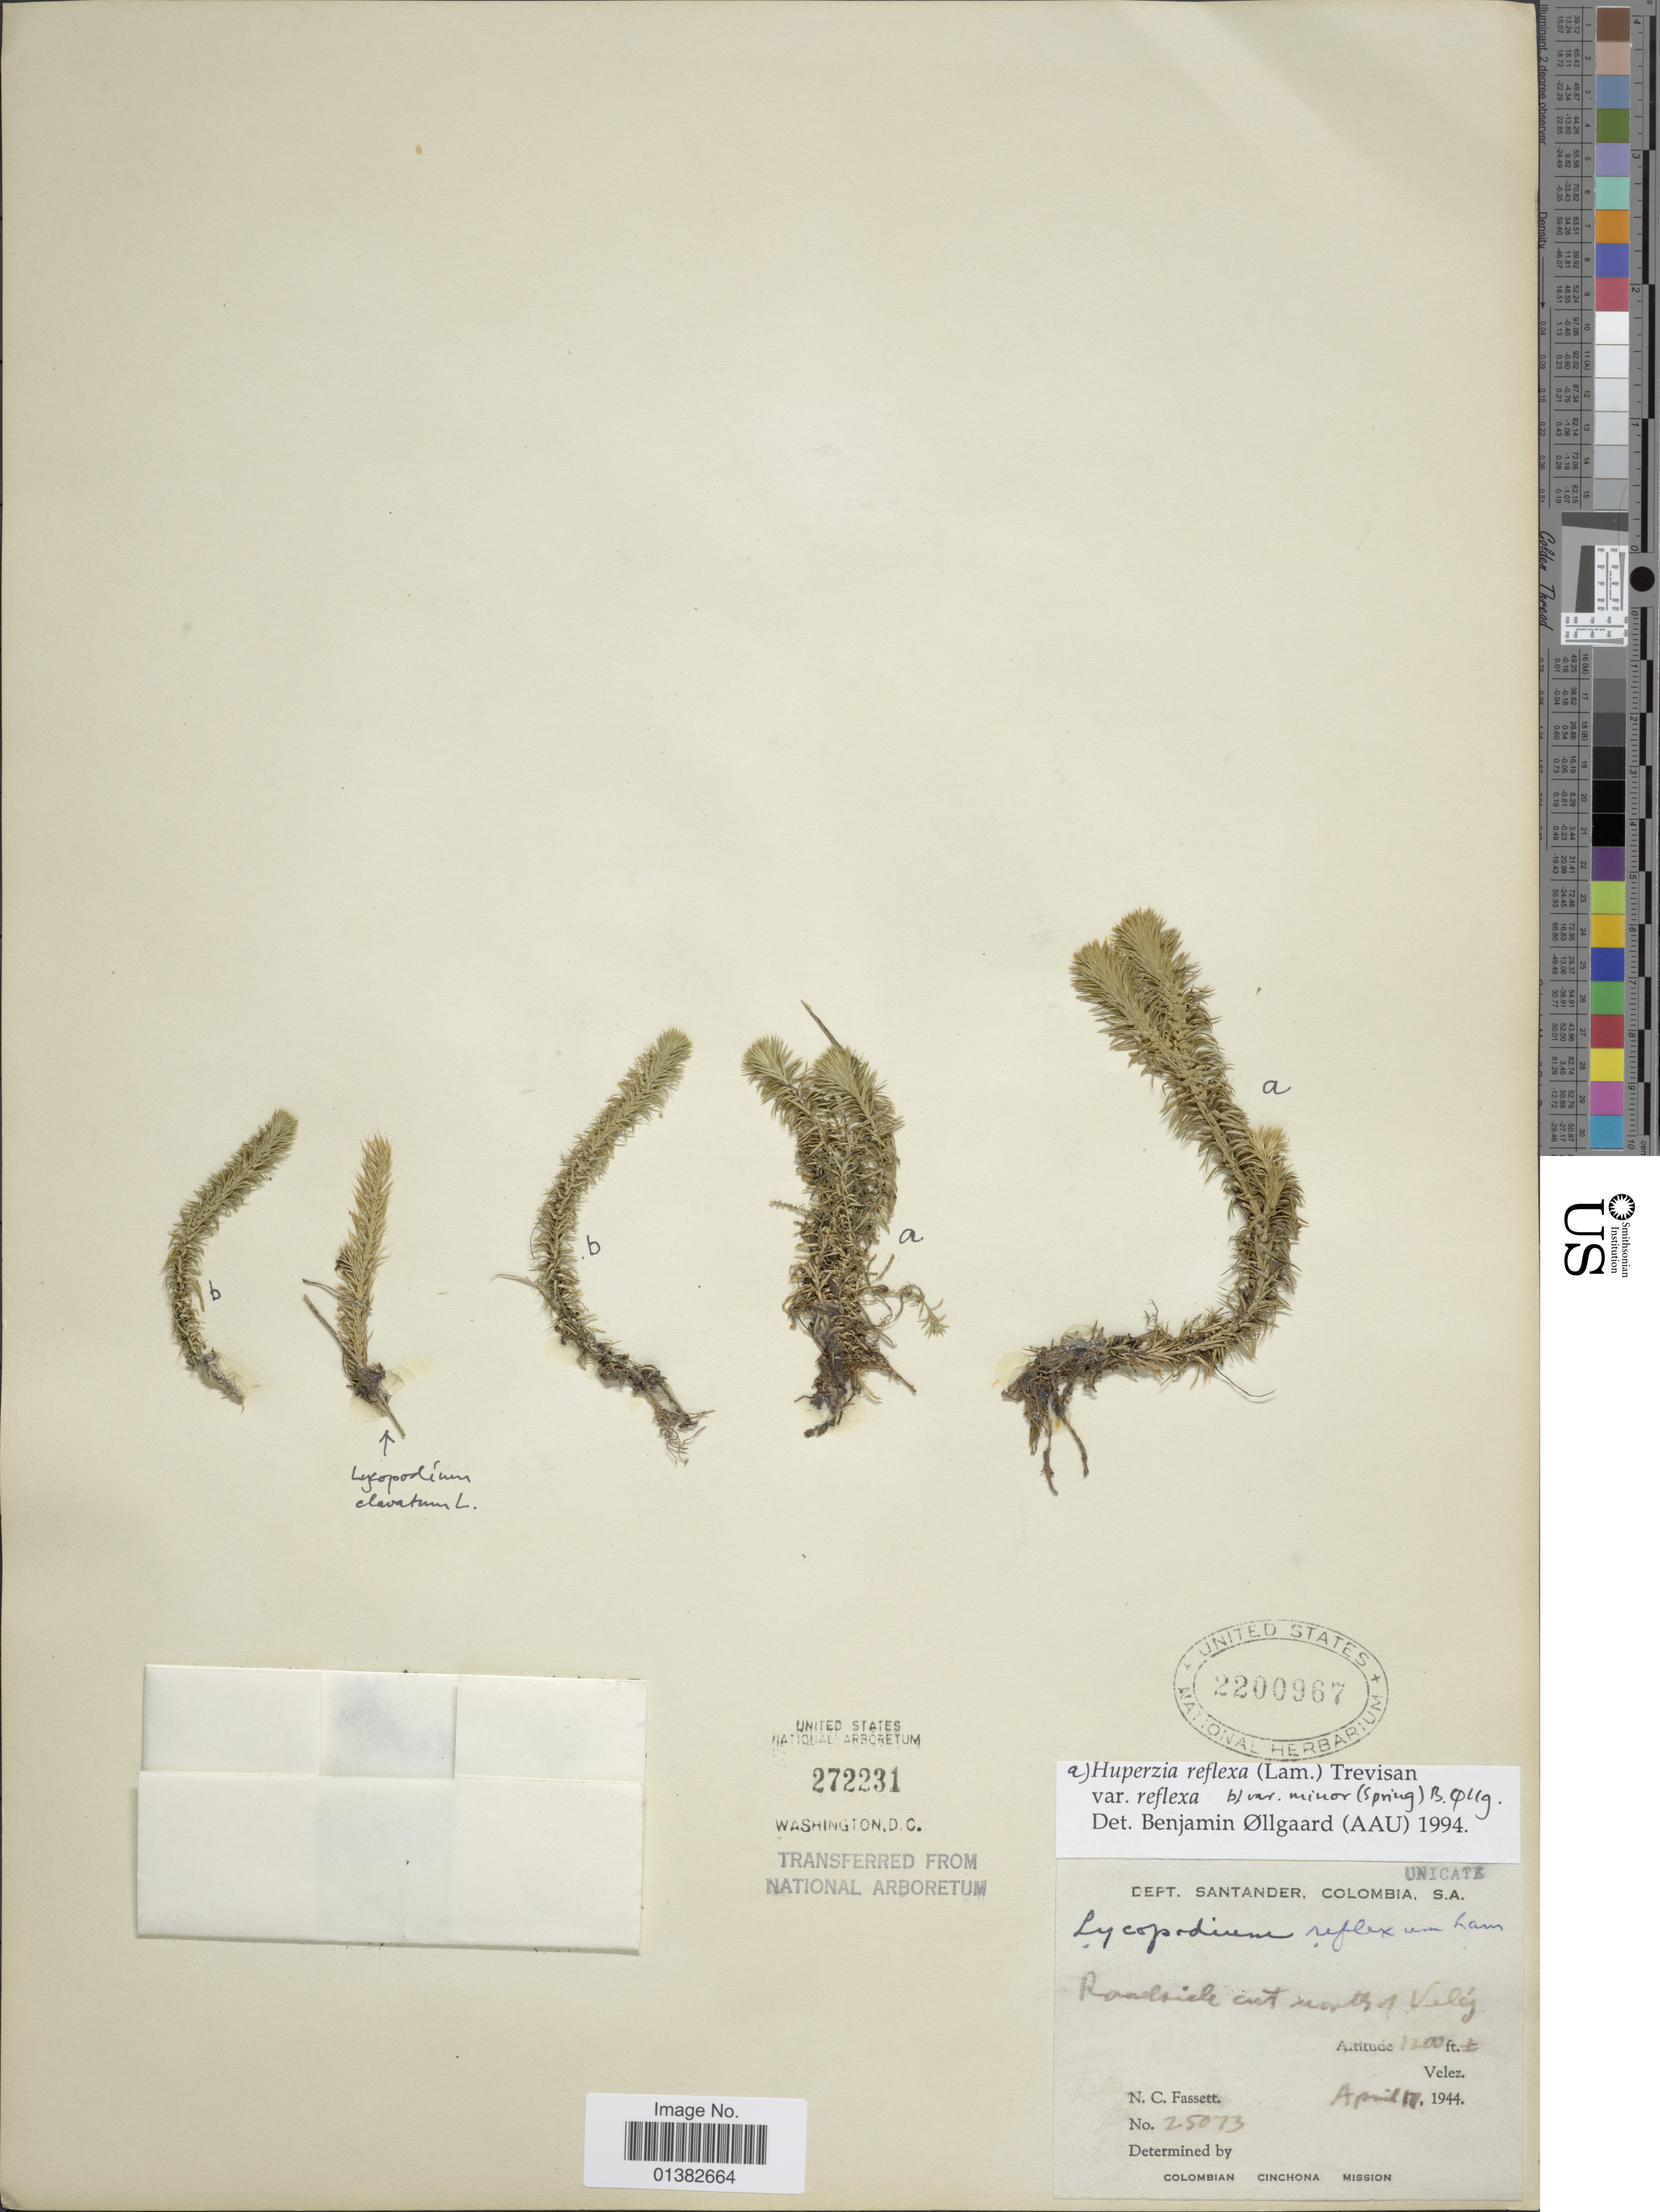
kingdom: Plantae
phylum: Tracheophyta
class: Lycopodiopsida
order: Lycopodiales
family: Lycopodiaceae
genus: Phlegmariurus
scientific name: Phlegmariurus reflexus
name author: (Lam.) B. Øllg.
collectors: N. C. Fassett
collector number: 25073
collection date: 1944-04-17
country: Colombia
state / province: Santander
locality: Roadside cut mouth of Veléz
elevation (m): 366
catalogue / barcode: US 2200967